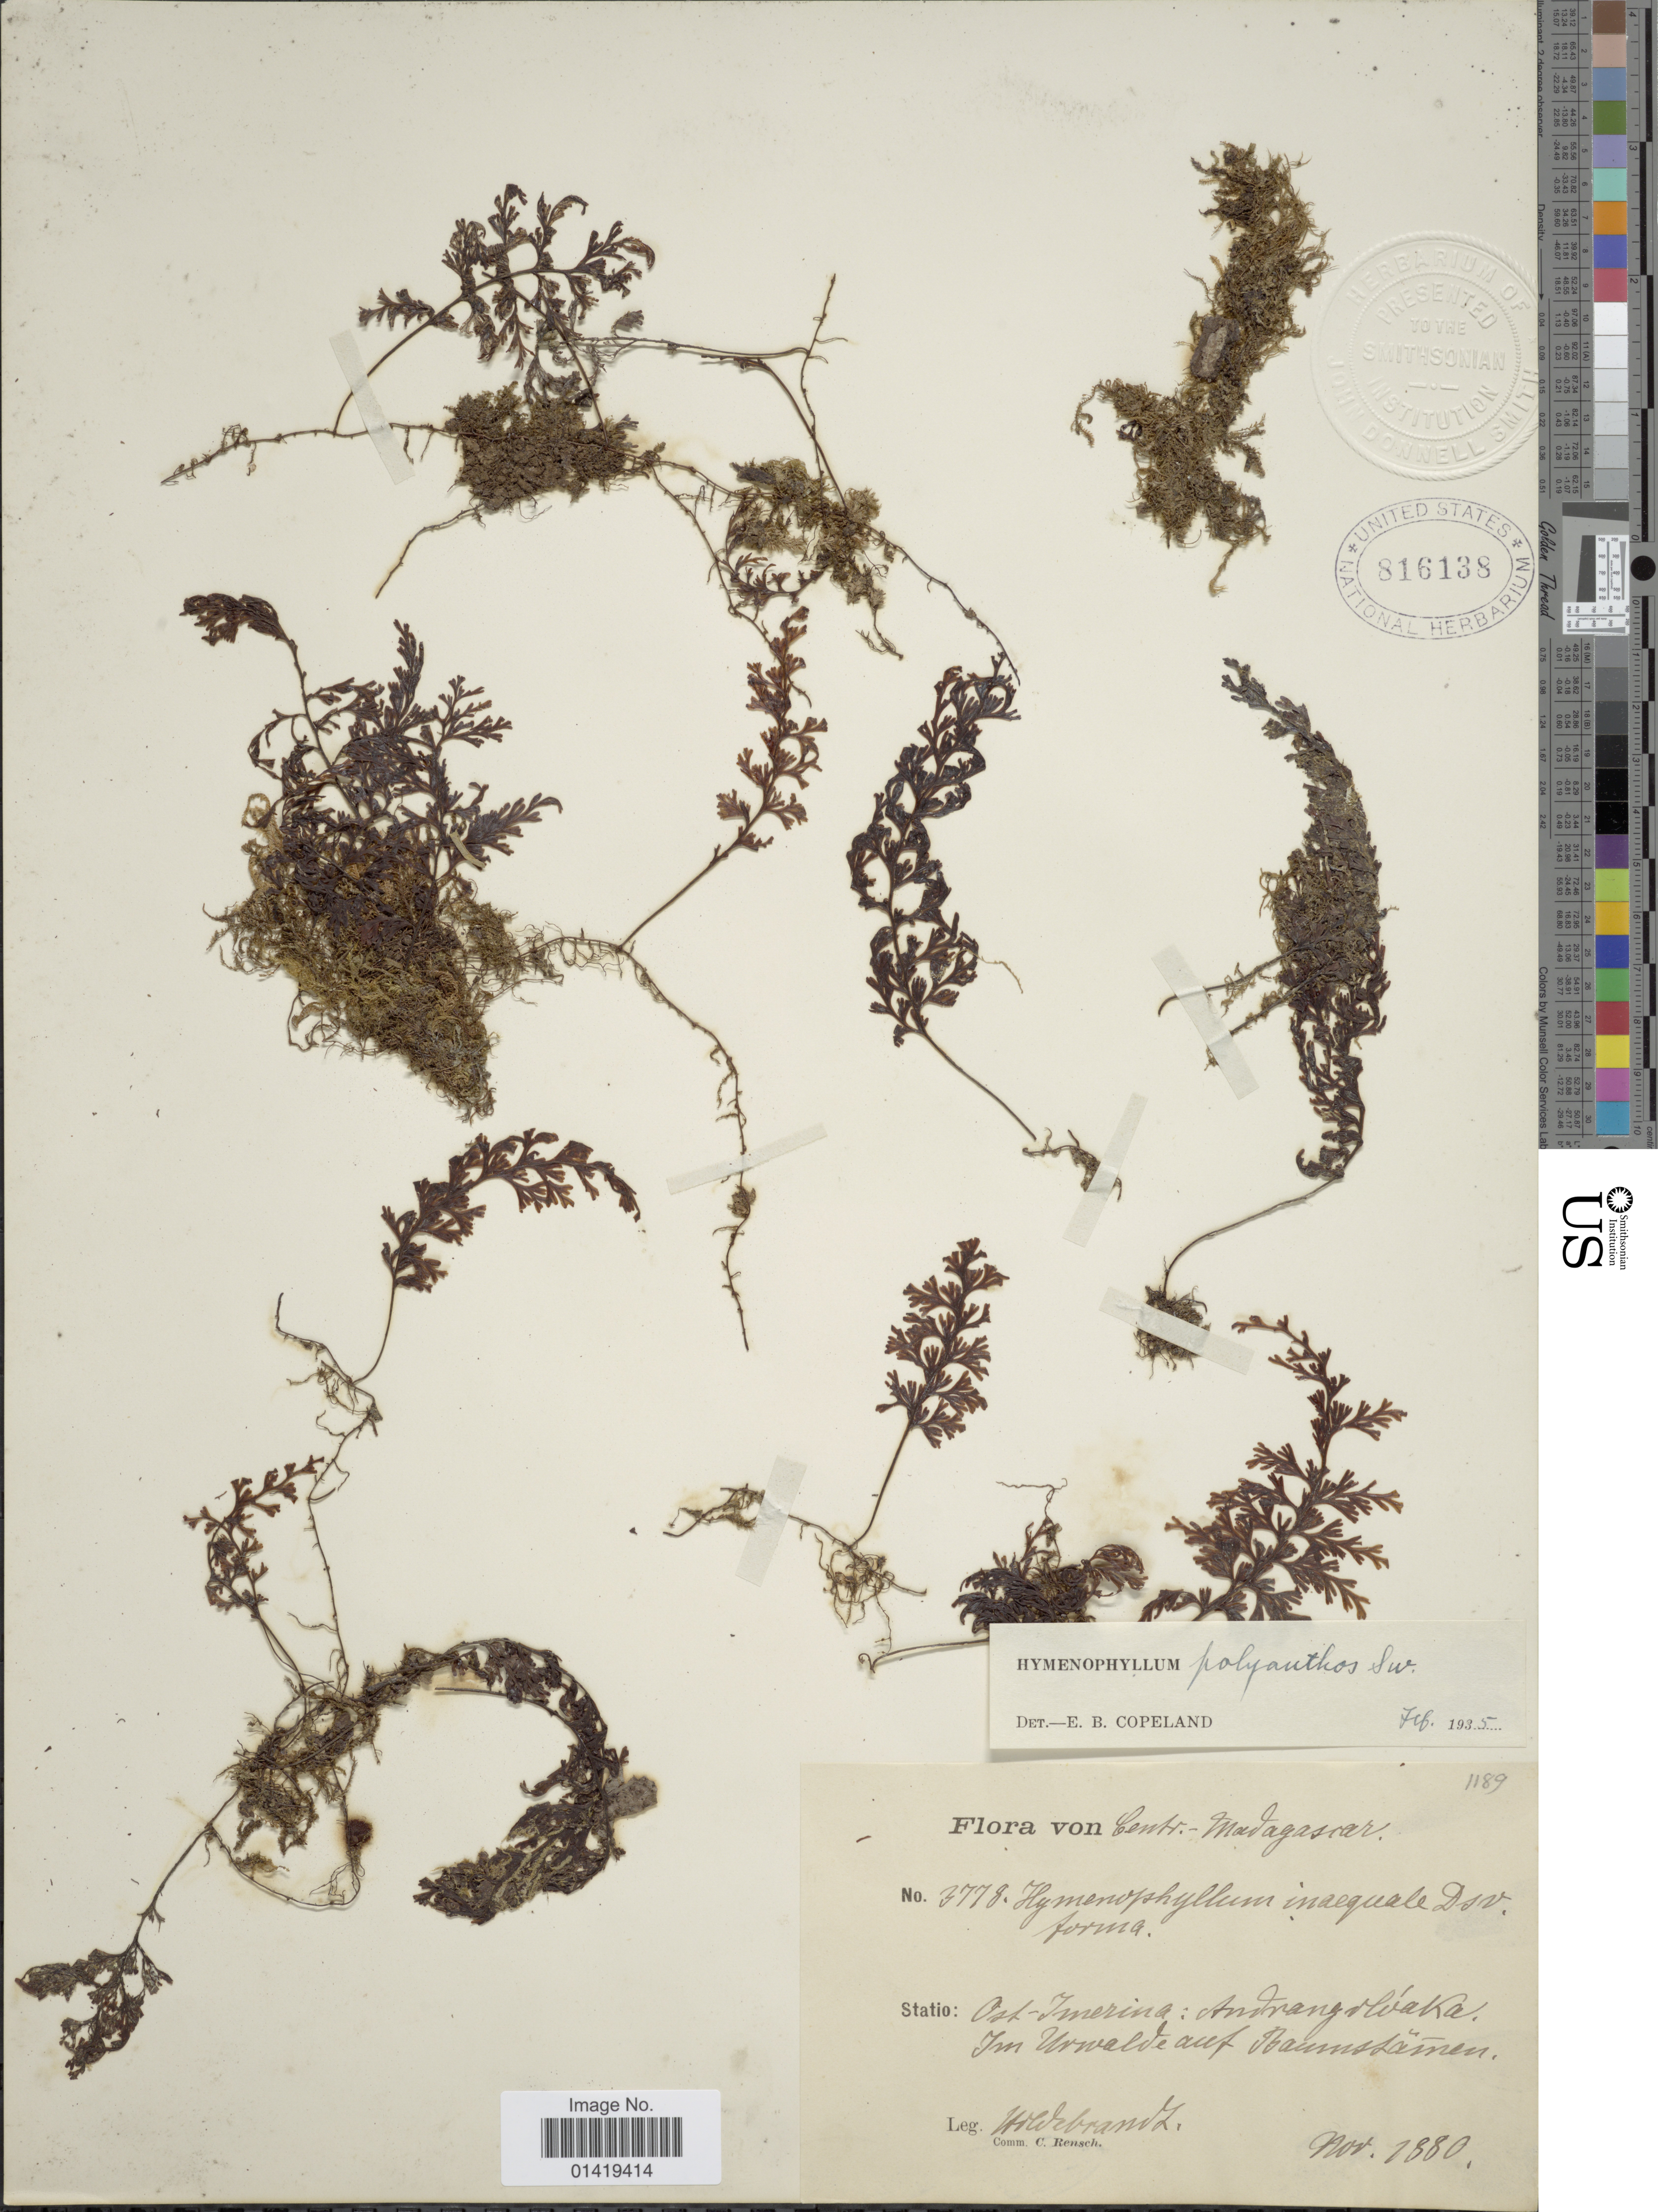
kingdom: Plantae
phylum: Tracheophyta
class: Polypodiopsida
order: Hymenophyllales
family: Hymenophyllaceae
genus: Hymenophyllum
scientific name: Hymenophyllum polyanthos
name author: (Sw.) Sw.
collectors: J. Hildebrandt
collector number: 3778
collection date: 1880-11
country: Madagascar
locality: Centr. Madagascar Ost Imerina: Andrangoloaka. Im Uferwalde auf Baumstämmen.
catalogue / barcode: US 816138